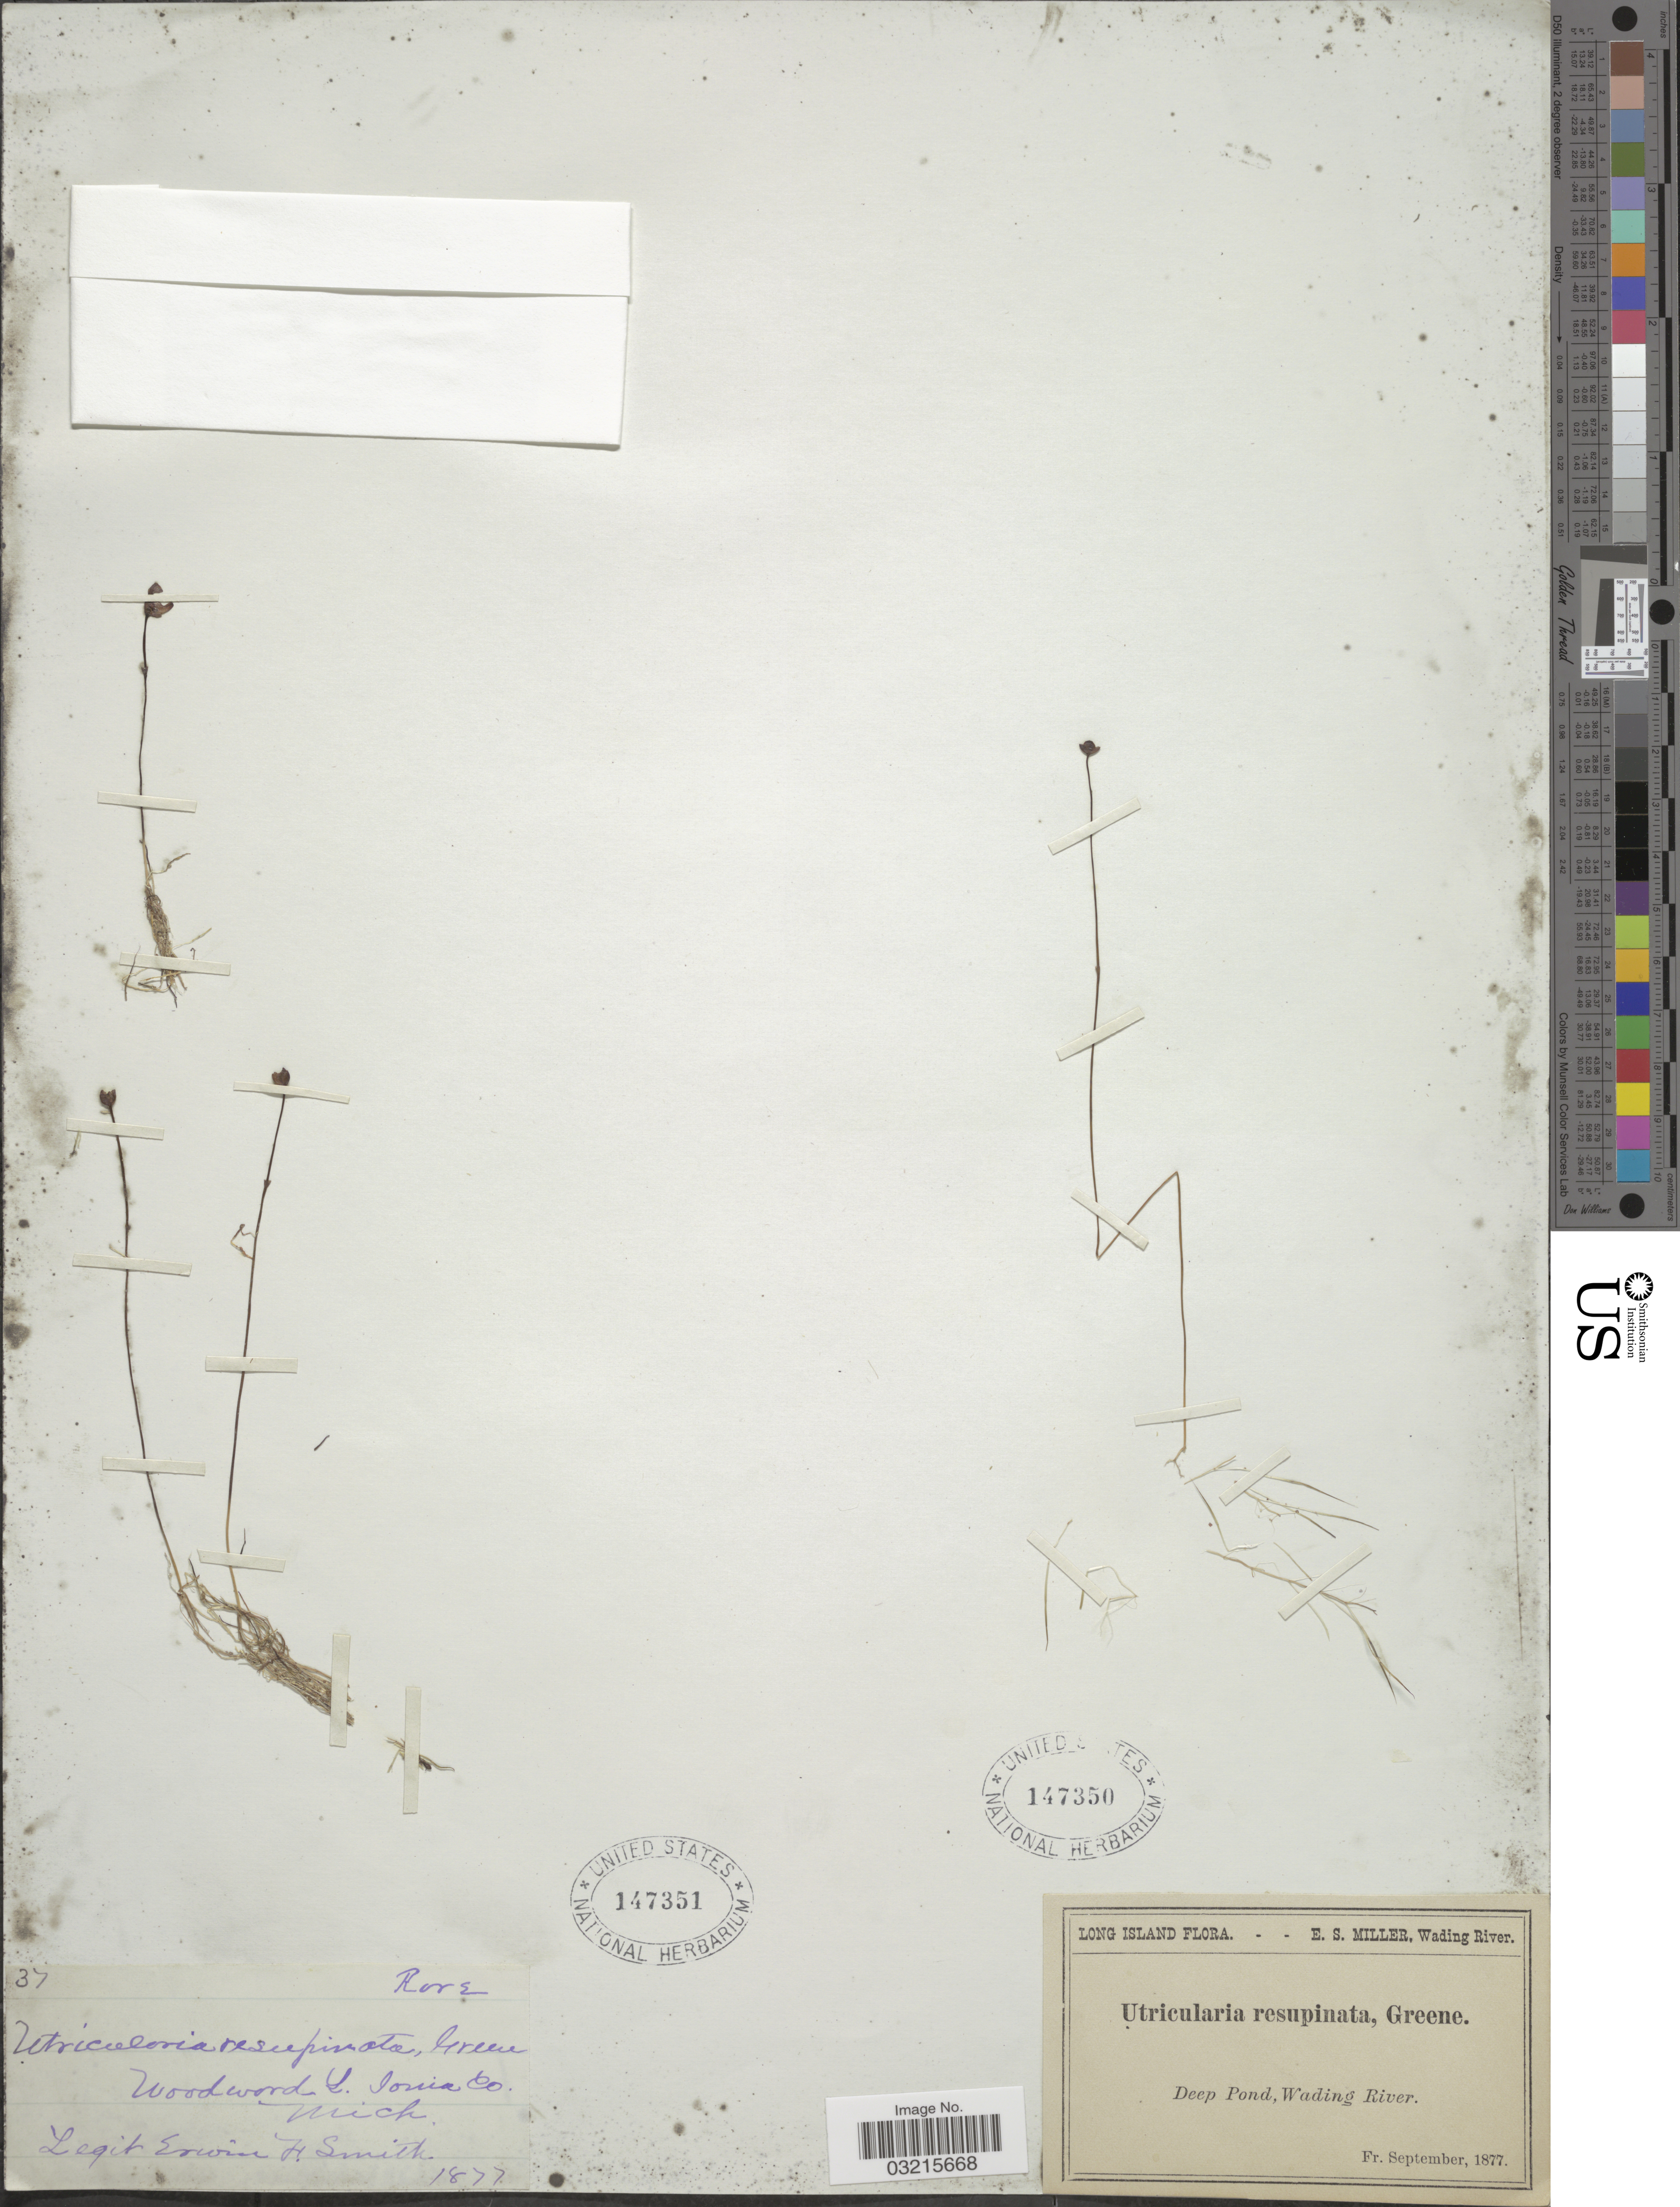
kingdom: Plantae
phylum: Tracheophyta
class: Magnoliopsida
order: Lamiales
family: Lentibulariaceae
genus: Utricularia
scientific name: Utricularia resupinata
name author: B.D. Greene ex Bigelow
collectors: E. S. Miller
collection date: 1877-09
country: United States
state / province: New York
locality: Long Island, Deep pond, Wading River.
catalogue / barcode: US 147350-2